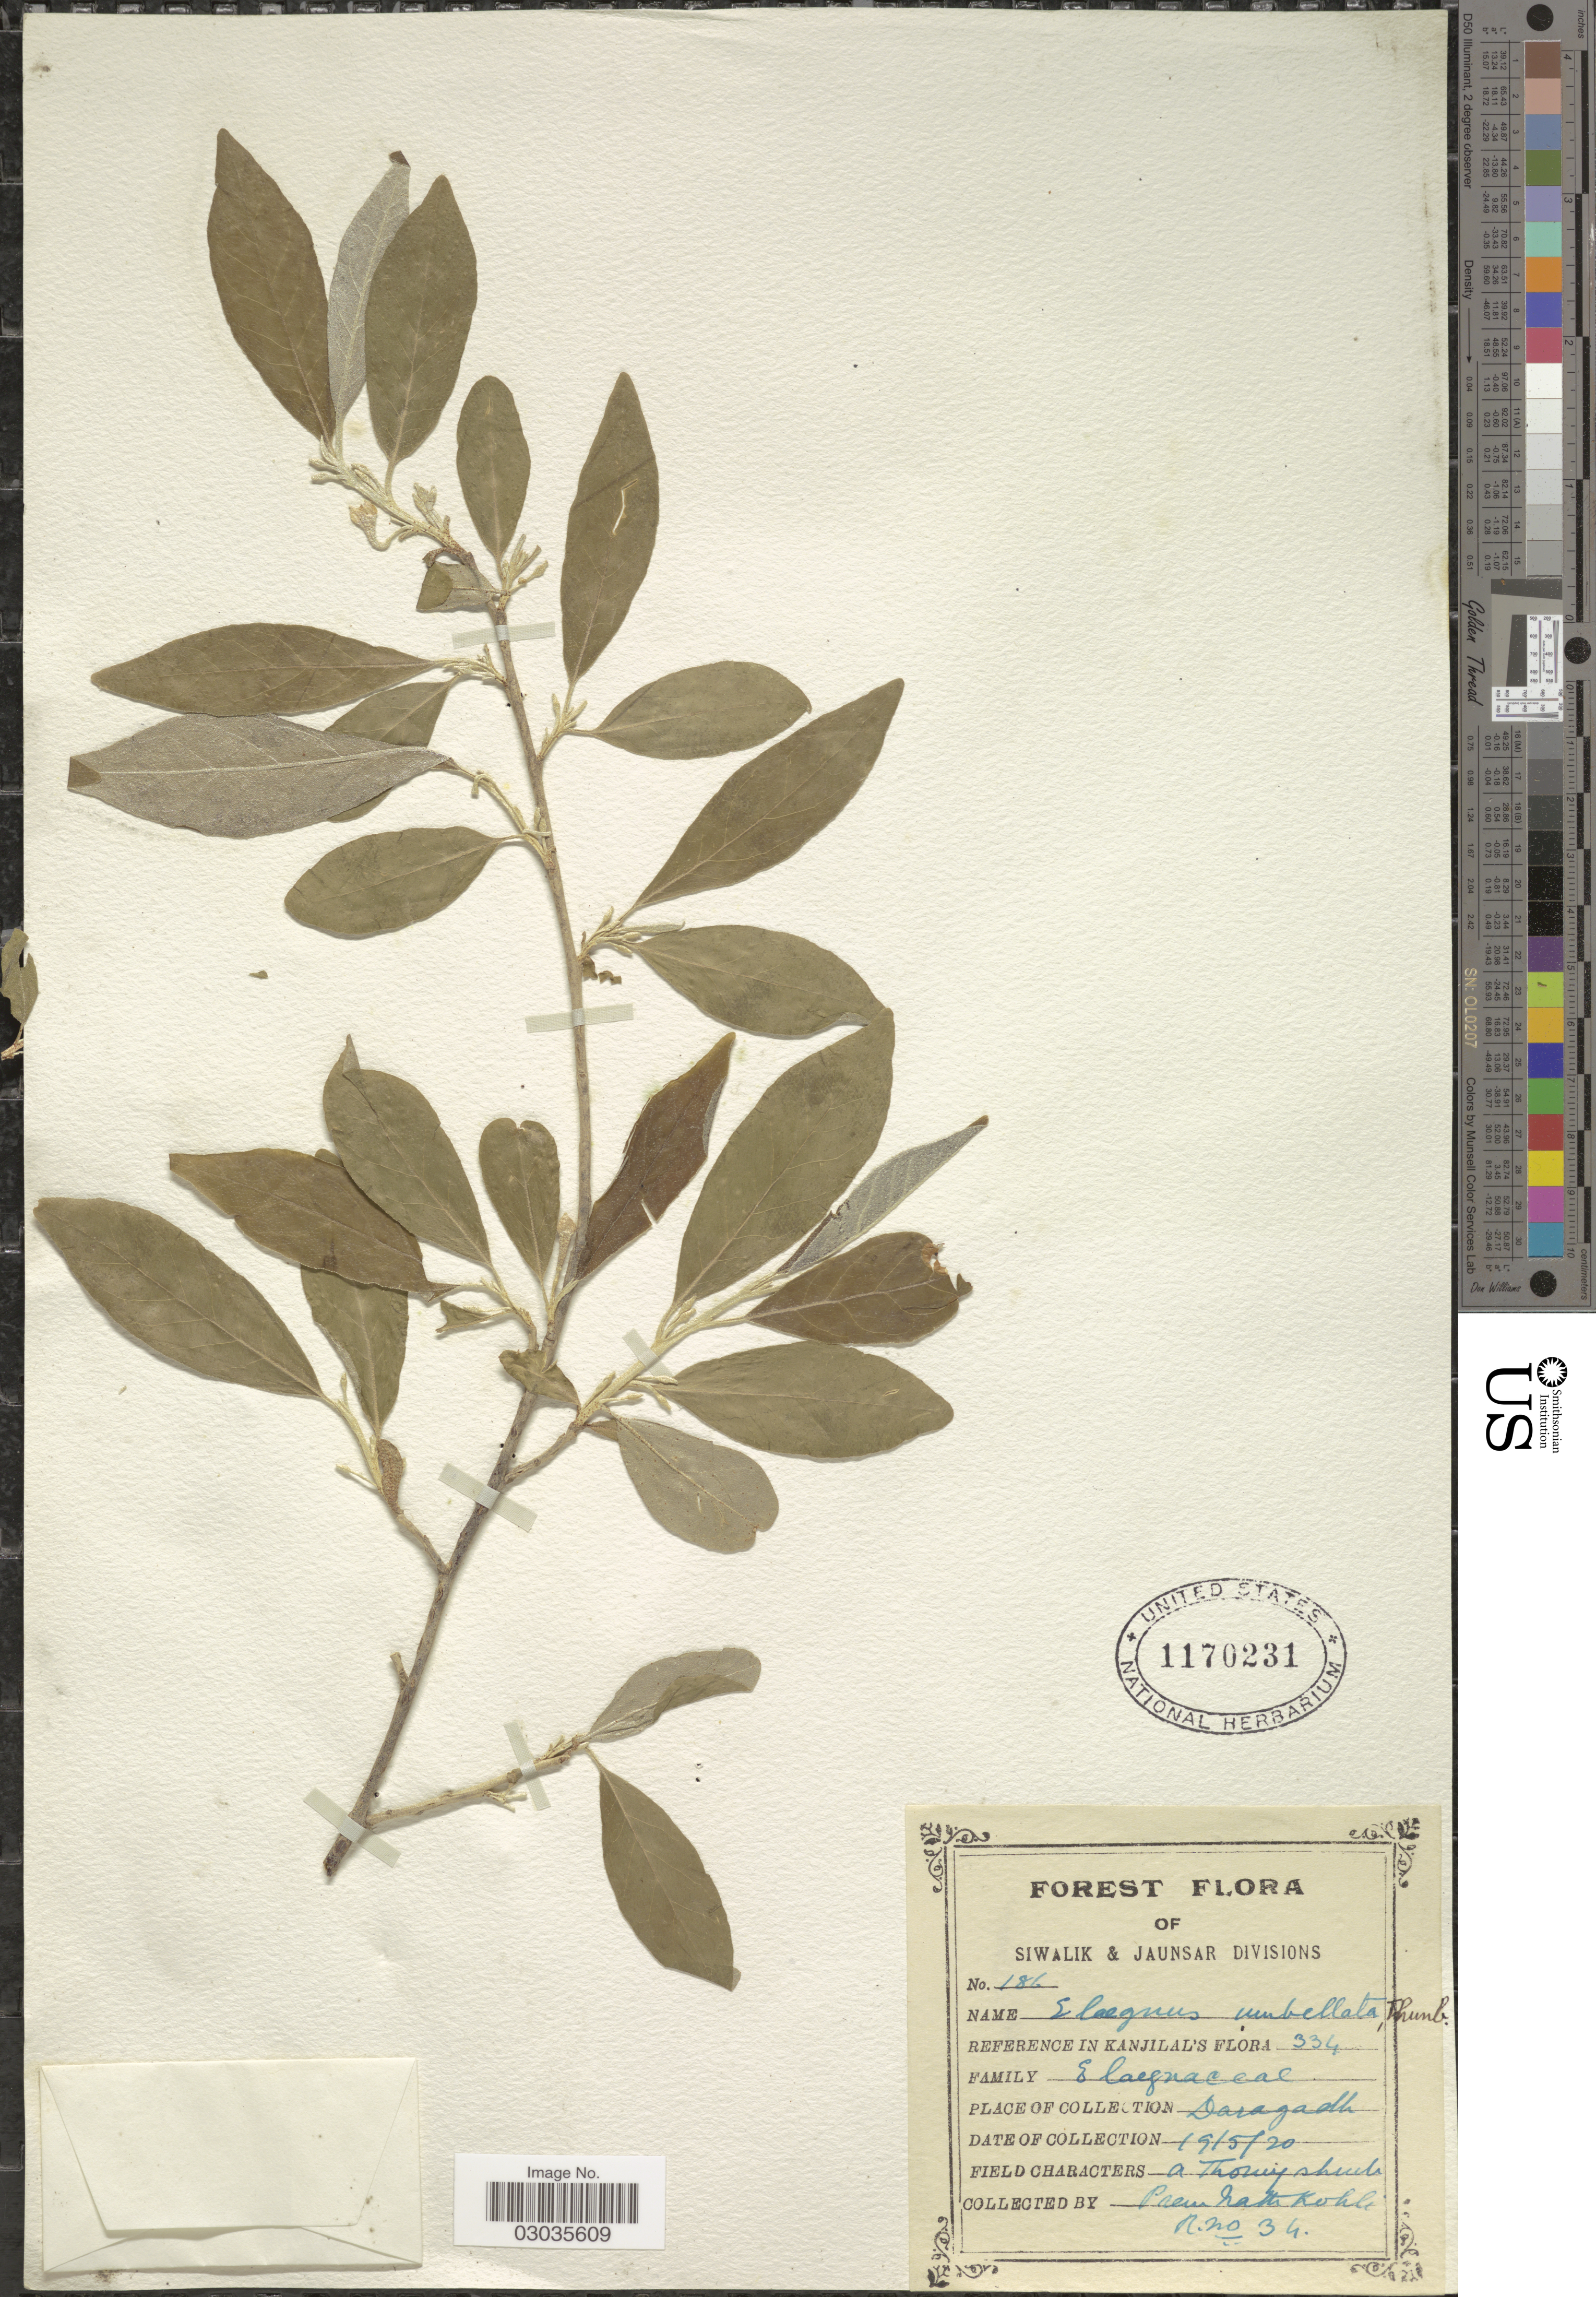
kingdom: Plantae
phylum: Tracheophyta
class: Magnoliopsida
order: Rosales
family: Elaeagnaceae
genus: Elaeagnus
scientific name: Elaeagnus umbellata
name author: Thunb.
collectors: P. Kohli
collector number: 34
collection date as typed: Transcribed d/m/y: 19/5/20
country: India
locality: Forest. Siwalik & Jaunsar Divisions. Daragadh.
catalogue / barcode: US 1170231